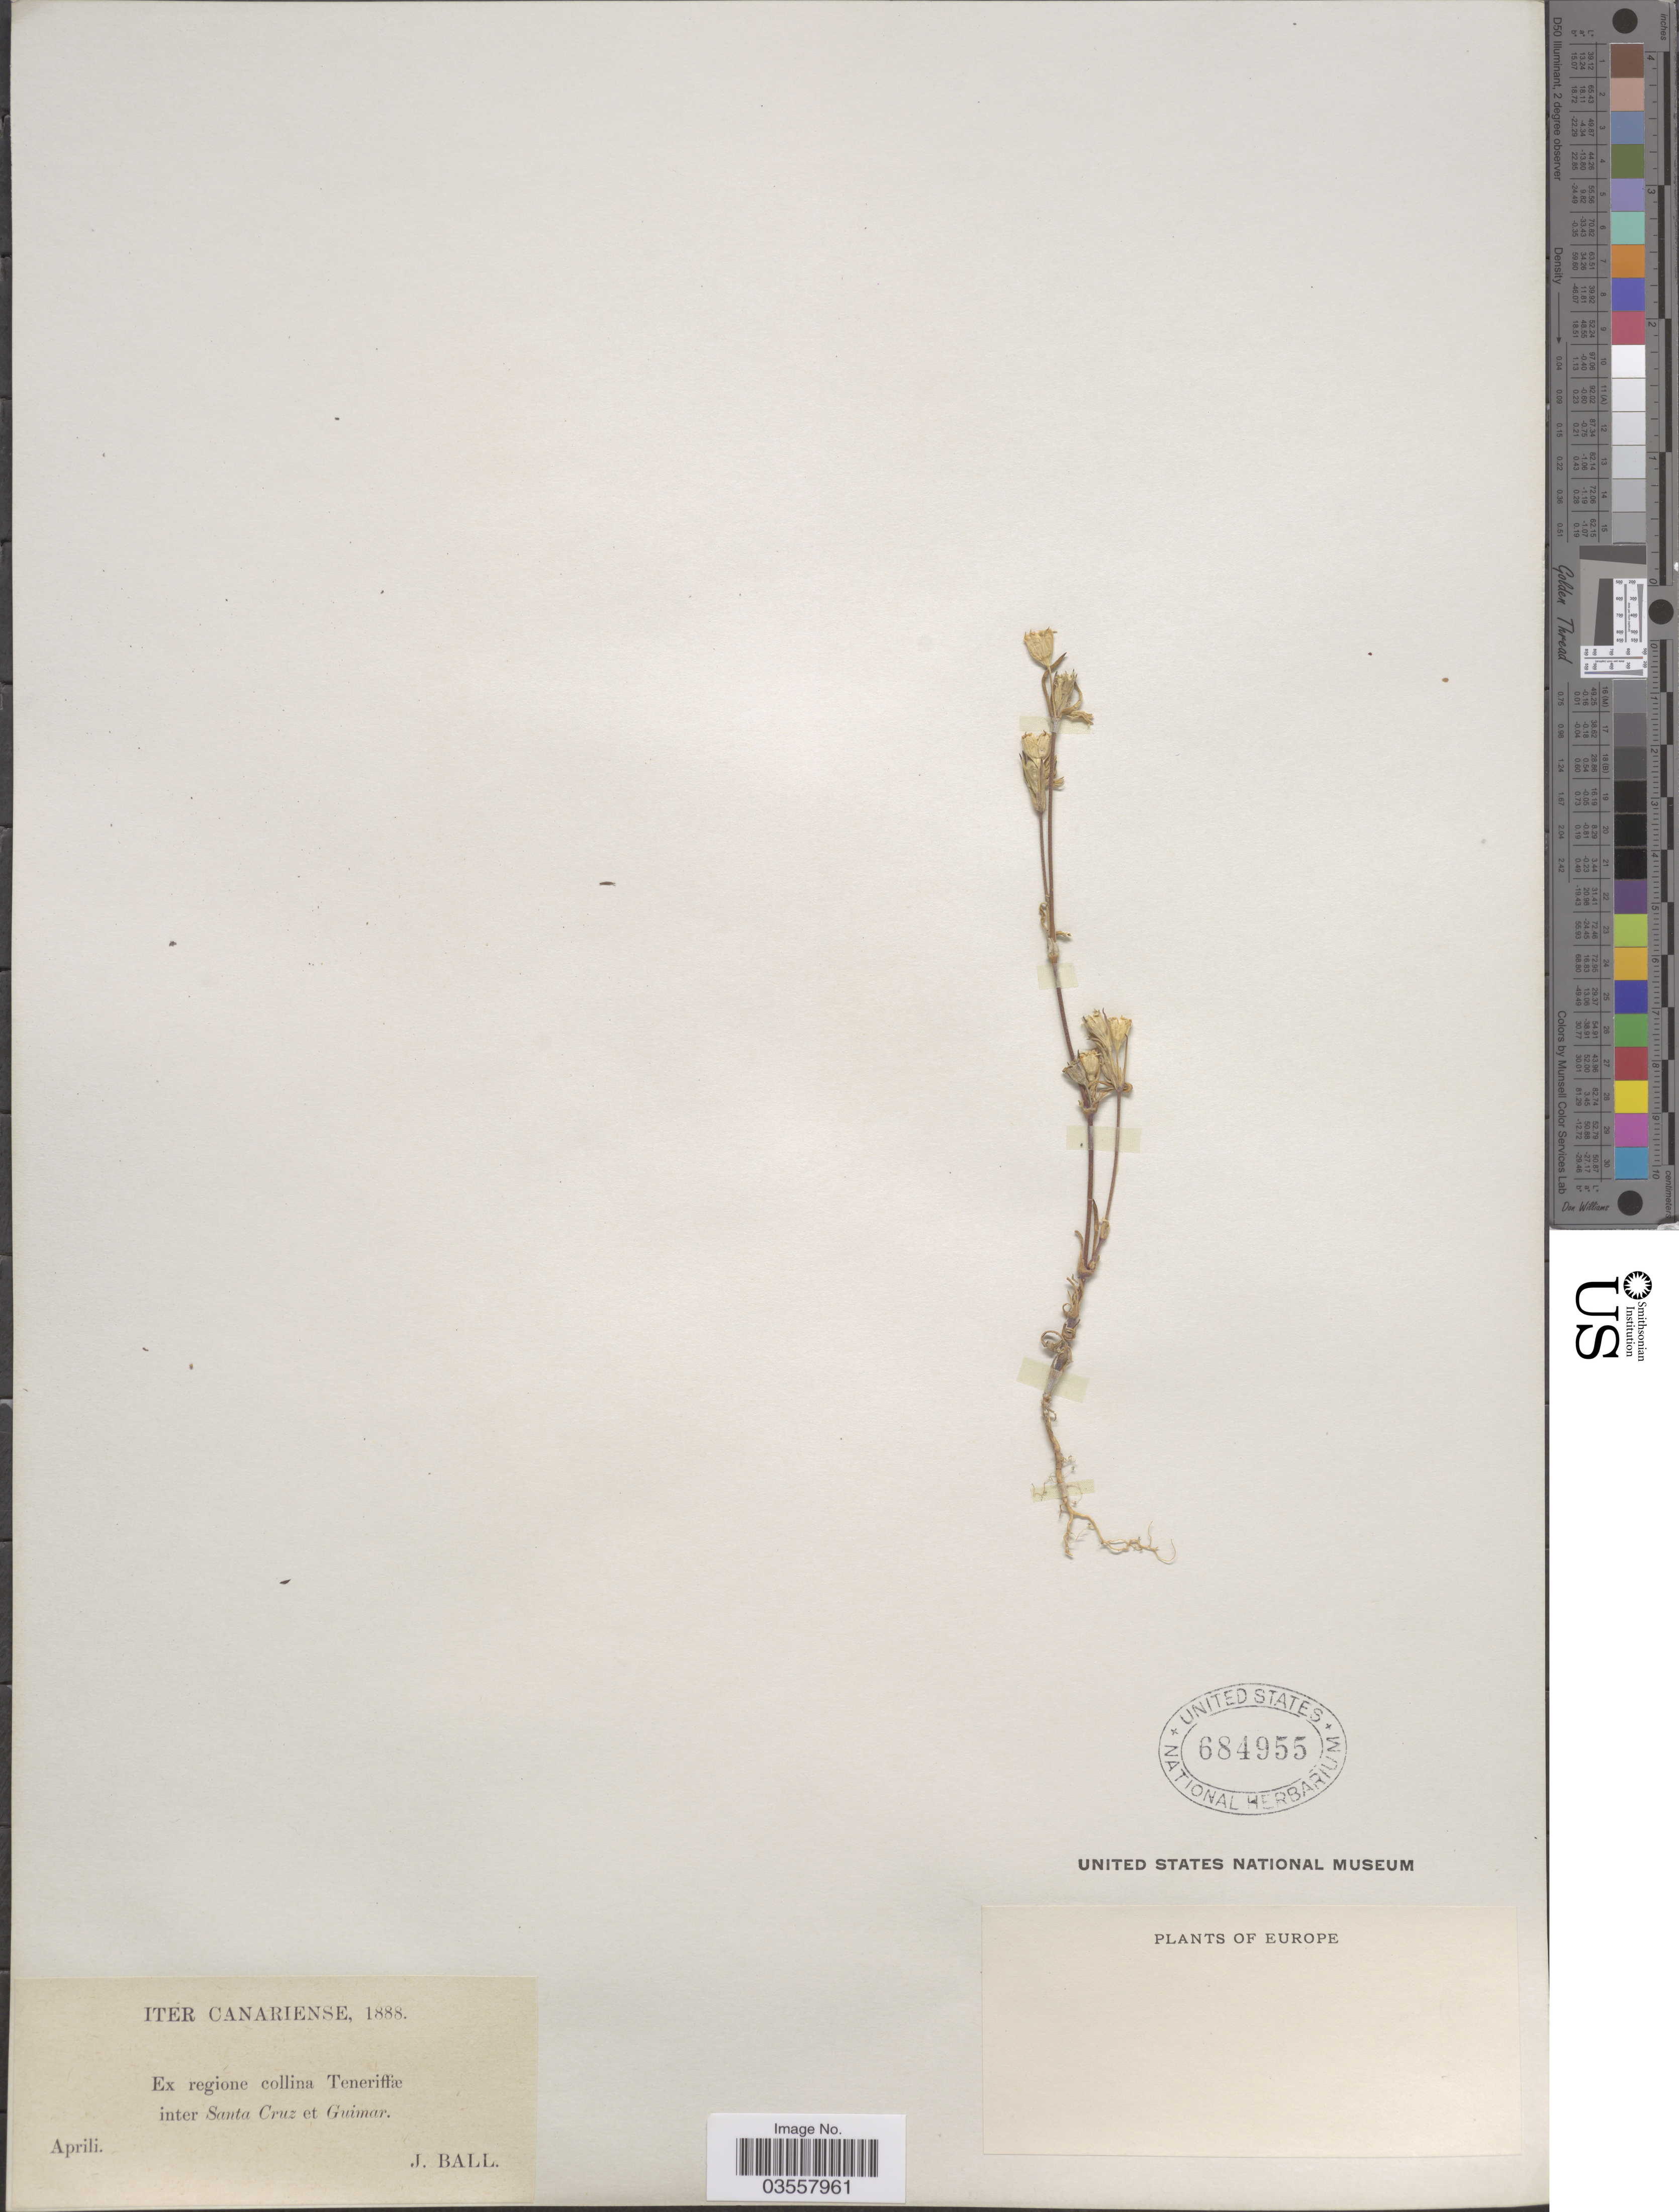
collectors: J. Ball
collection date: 1888-04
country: Spain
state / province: Canarias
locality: Iter Canariense. Ex regione collina Teneriffæ inter Santa Cruz et Guimar.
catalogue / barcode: US 684955